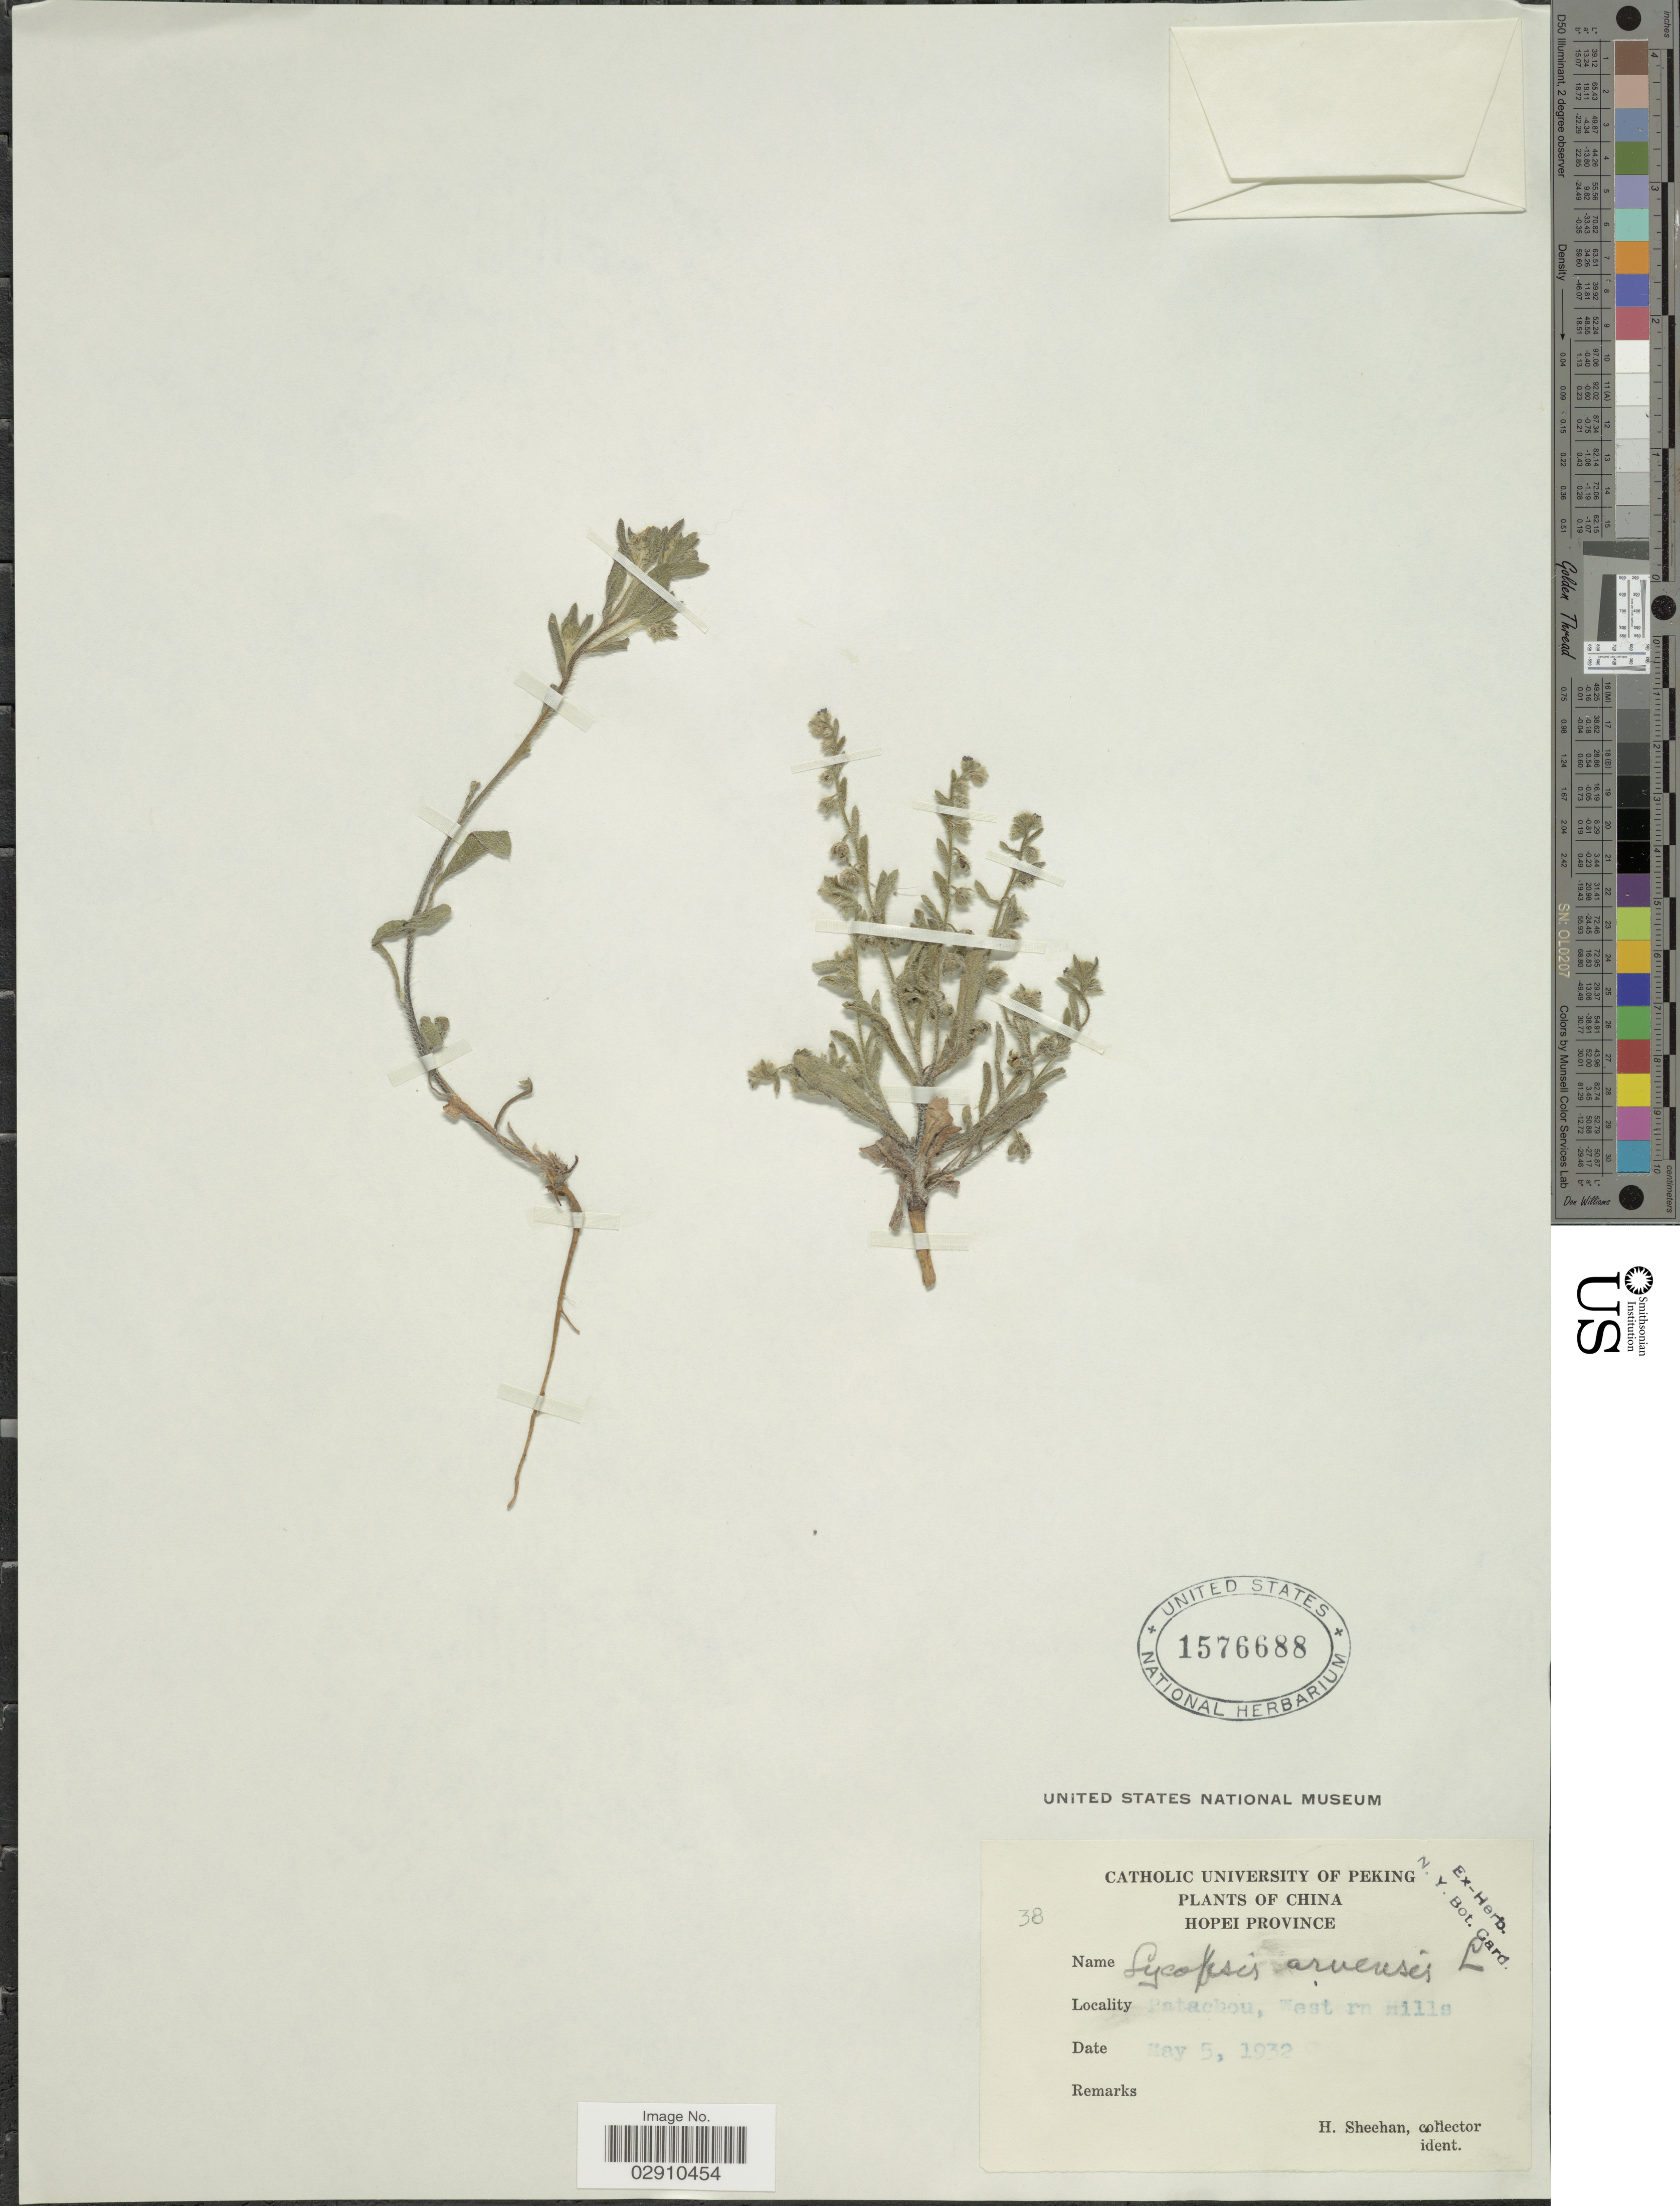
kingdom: Plantae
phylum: Tracheophyta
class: Magnoliopsida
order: Boraginales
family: Boraginaceae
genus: Lycopsis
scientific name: Lycopsis arvensis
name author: L.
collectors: H. Sheehan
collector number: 38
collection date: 1932-05-05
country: China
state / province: Hebei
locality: Hopei Province. Batachou, Western Hills.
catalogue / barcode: US 1576688